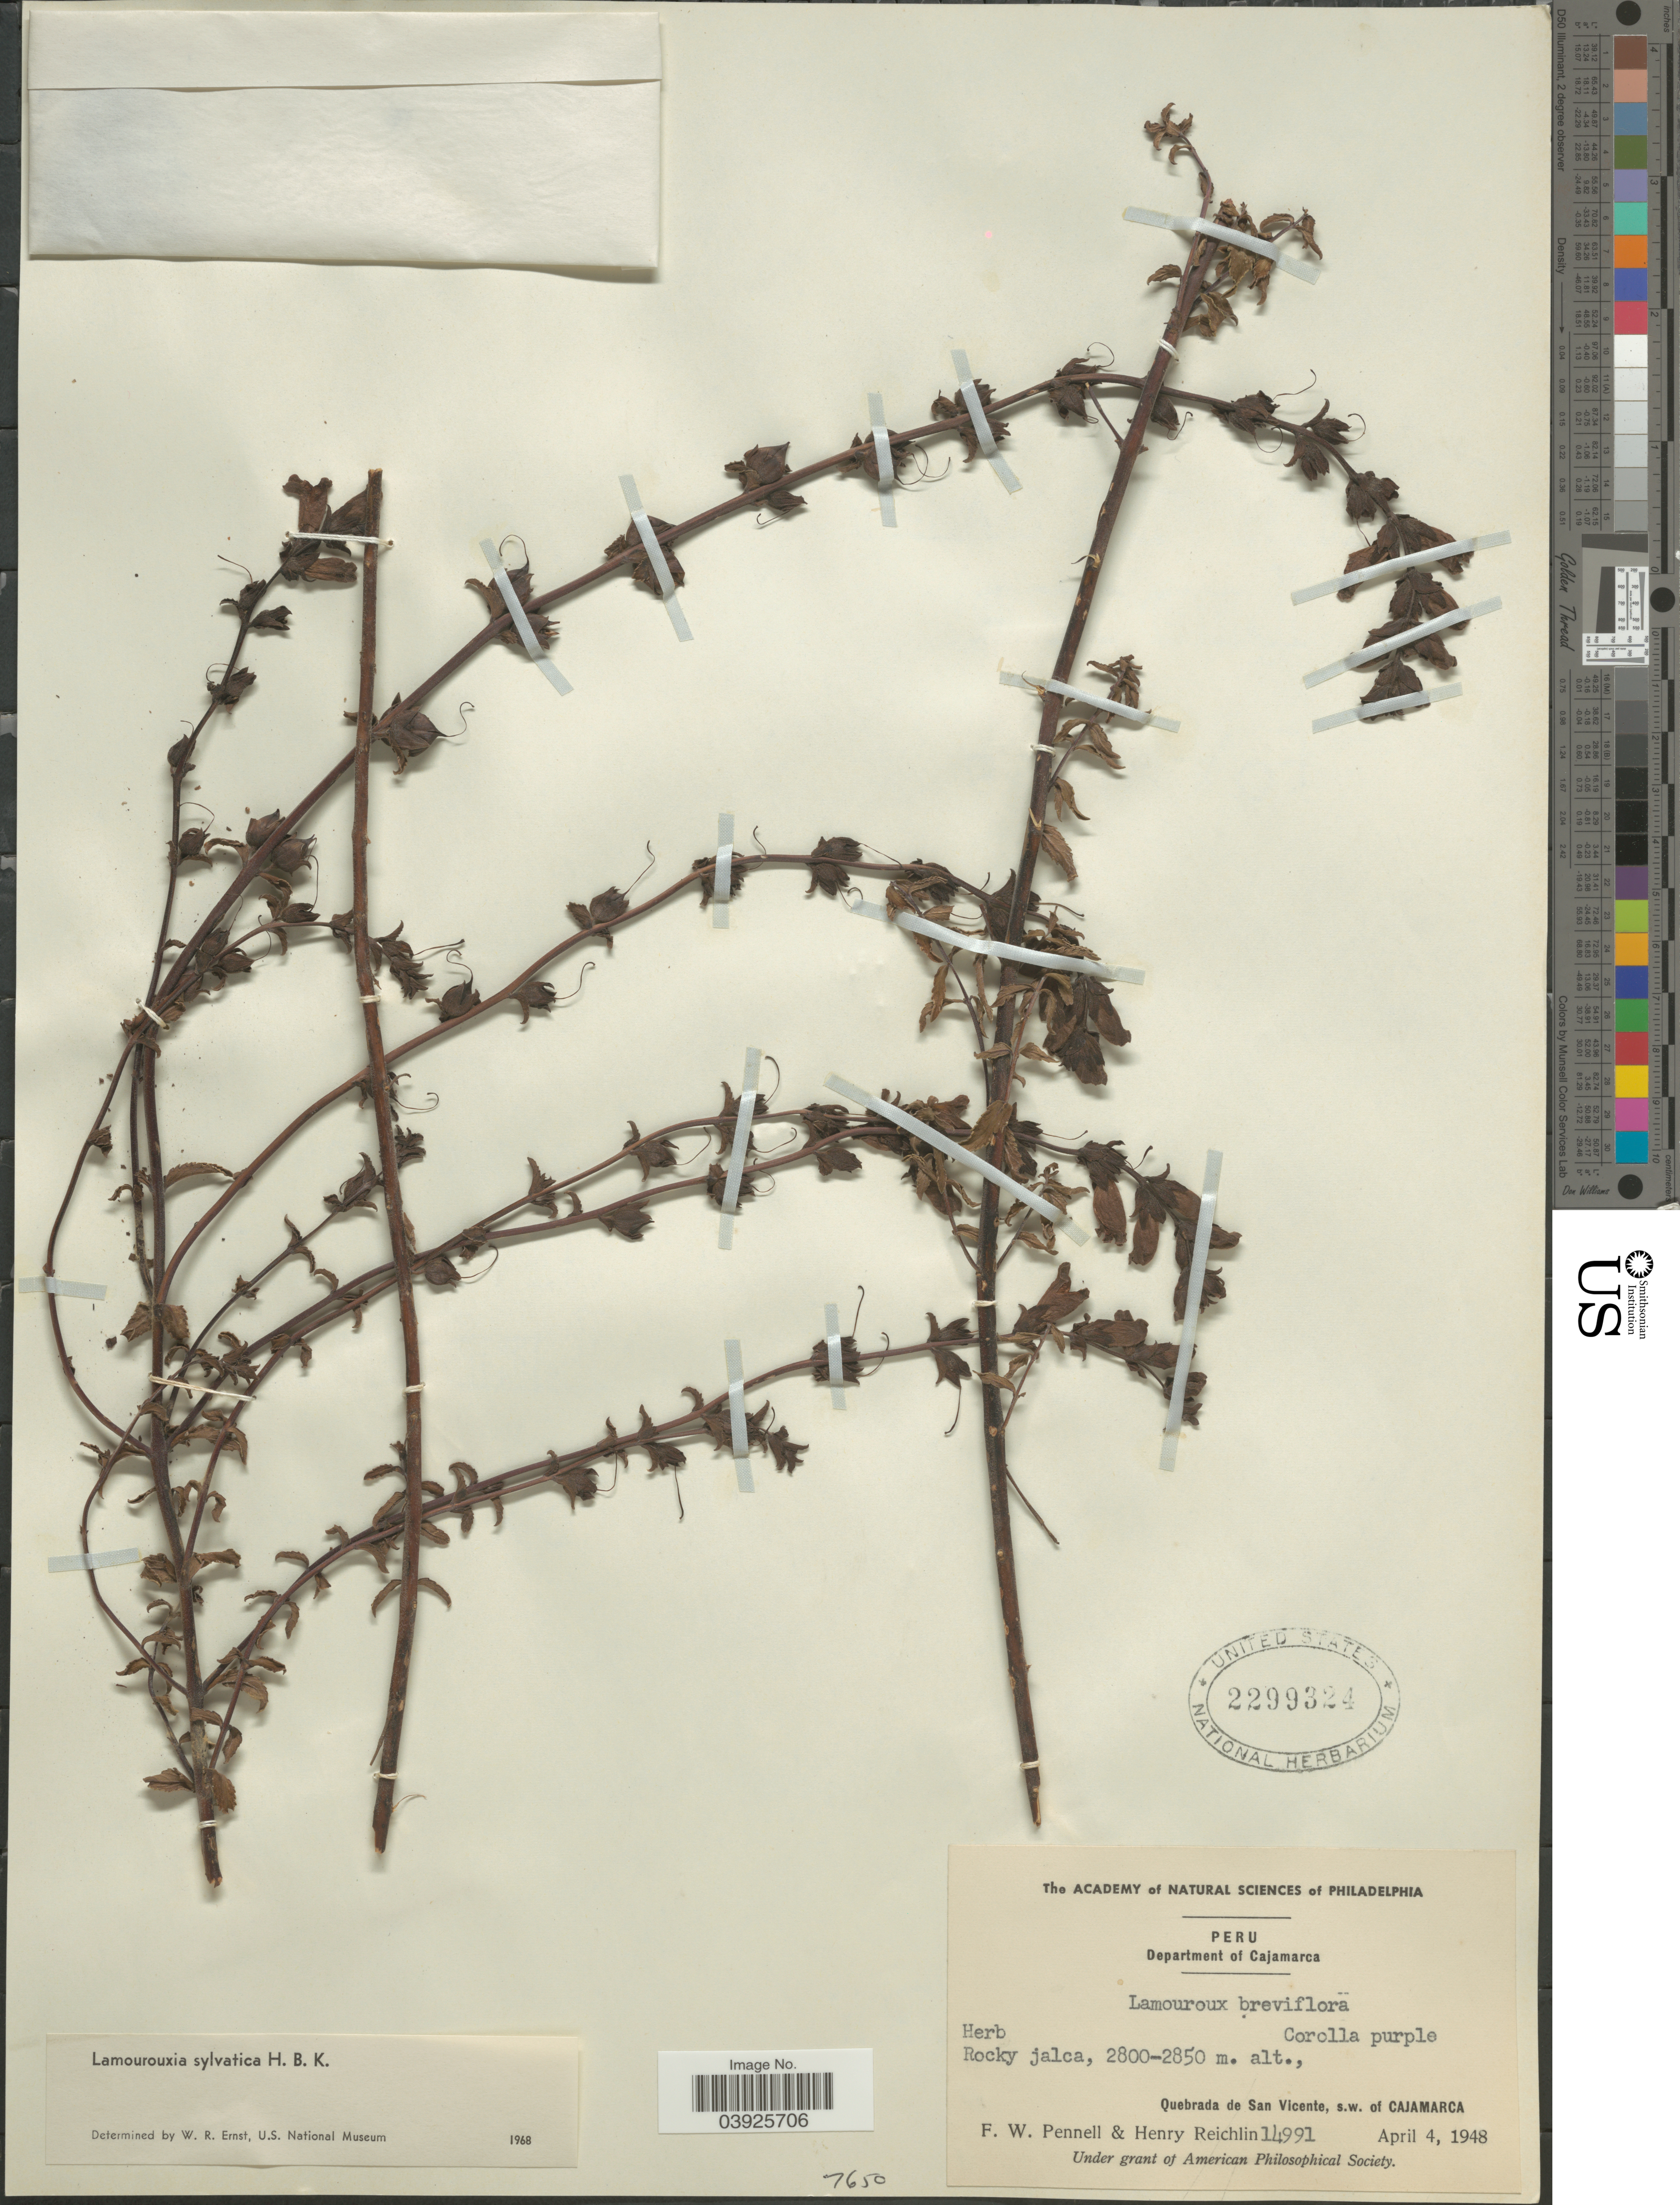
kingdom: Plantae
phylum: Tracheophyta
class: Magnoliopsida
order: Lamiales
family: Orobanchaceae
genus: Lamourouxia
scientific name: Lamourouxia sylvatica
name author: Kunth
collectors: F. W. Pennell & H. Reichlin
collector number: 14991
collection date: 1948-04-04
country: Peru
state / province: Cajamarca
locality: Department of Cajamarca. Rocky jalca, Quebrada de San Vicente, s.w. of Cajamarca.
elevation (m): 2800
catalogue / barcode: US 2299324